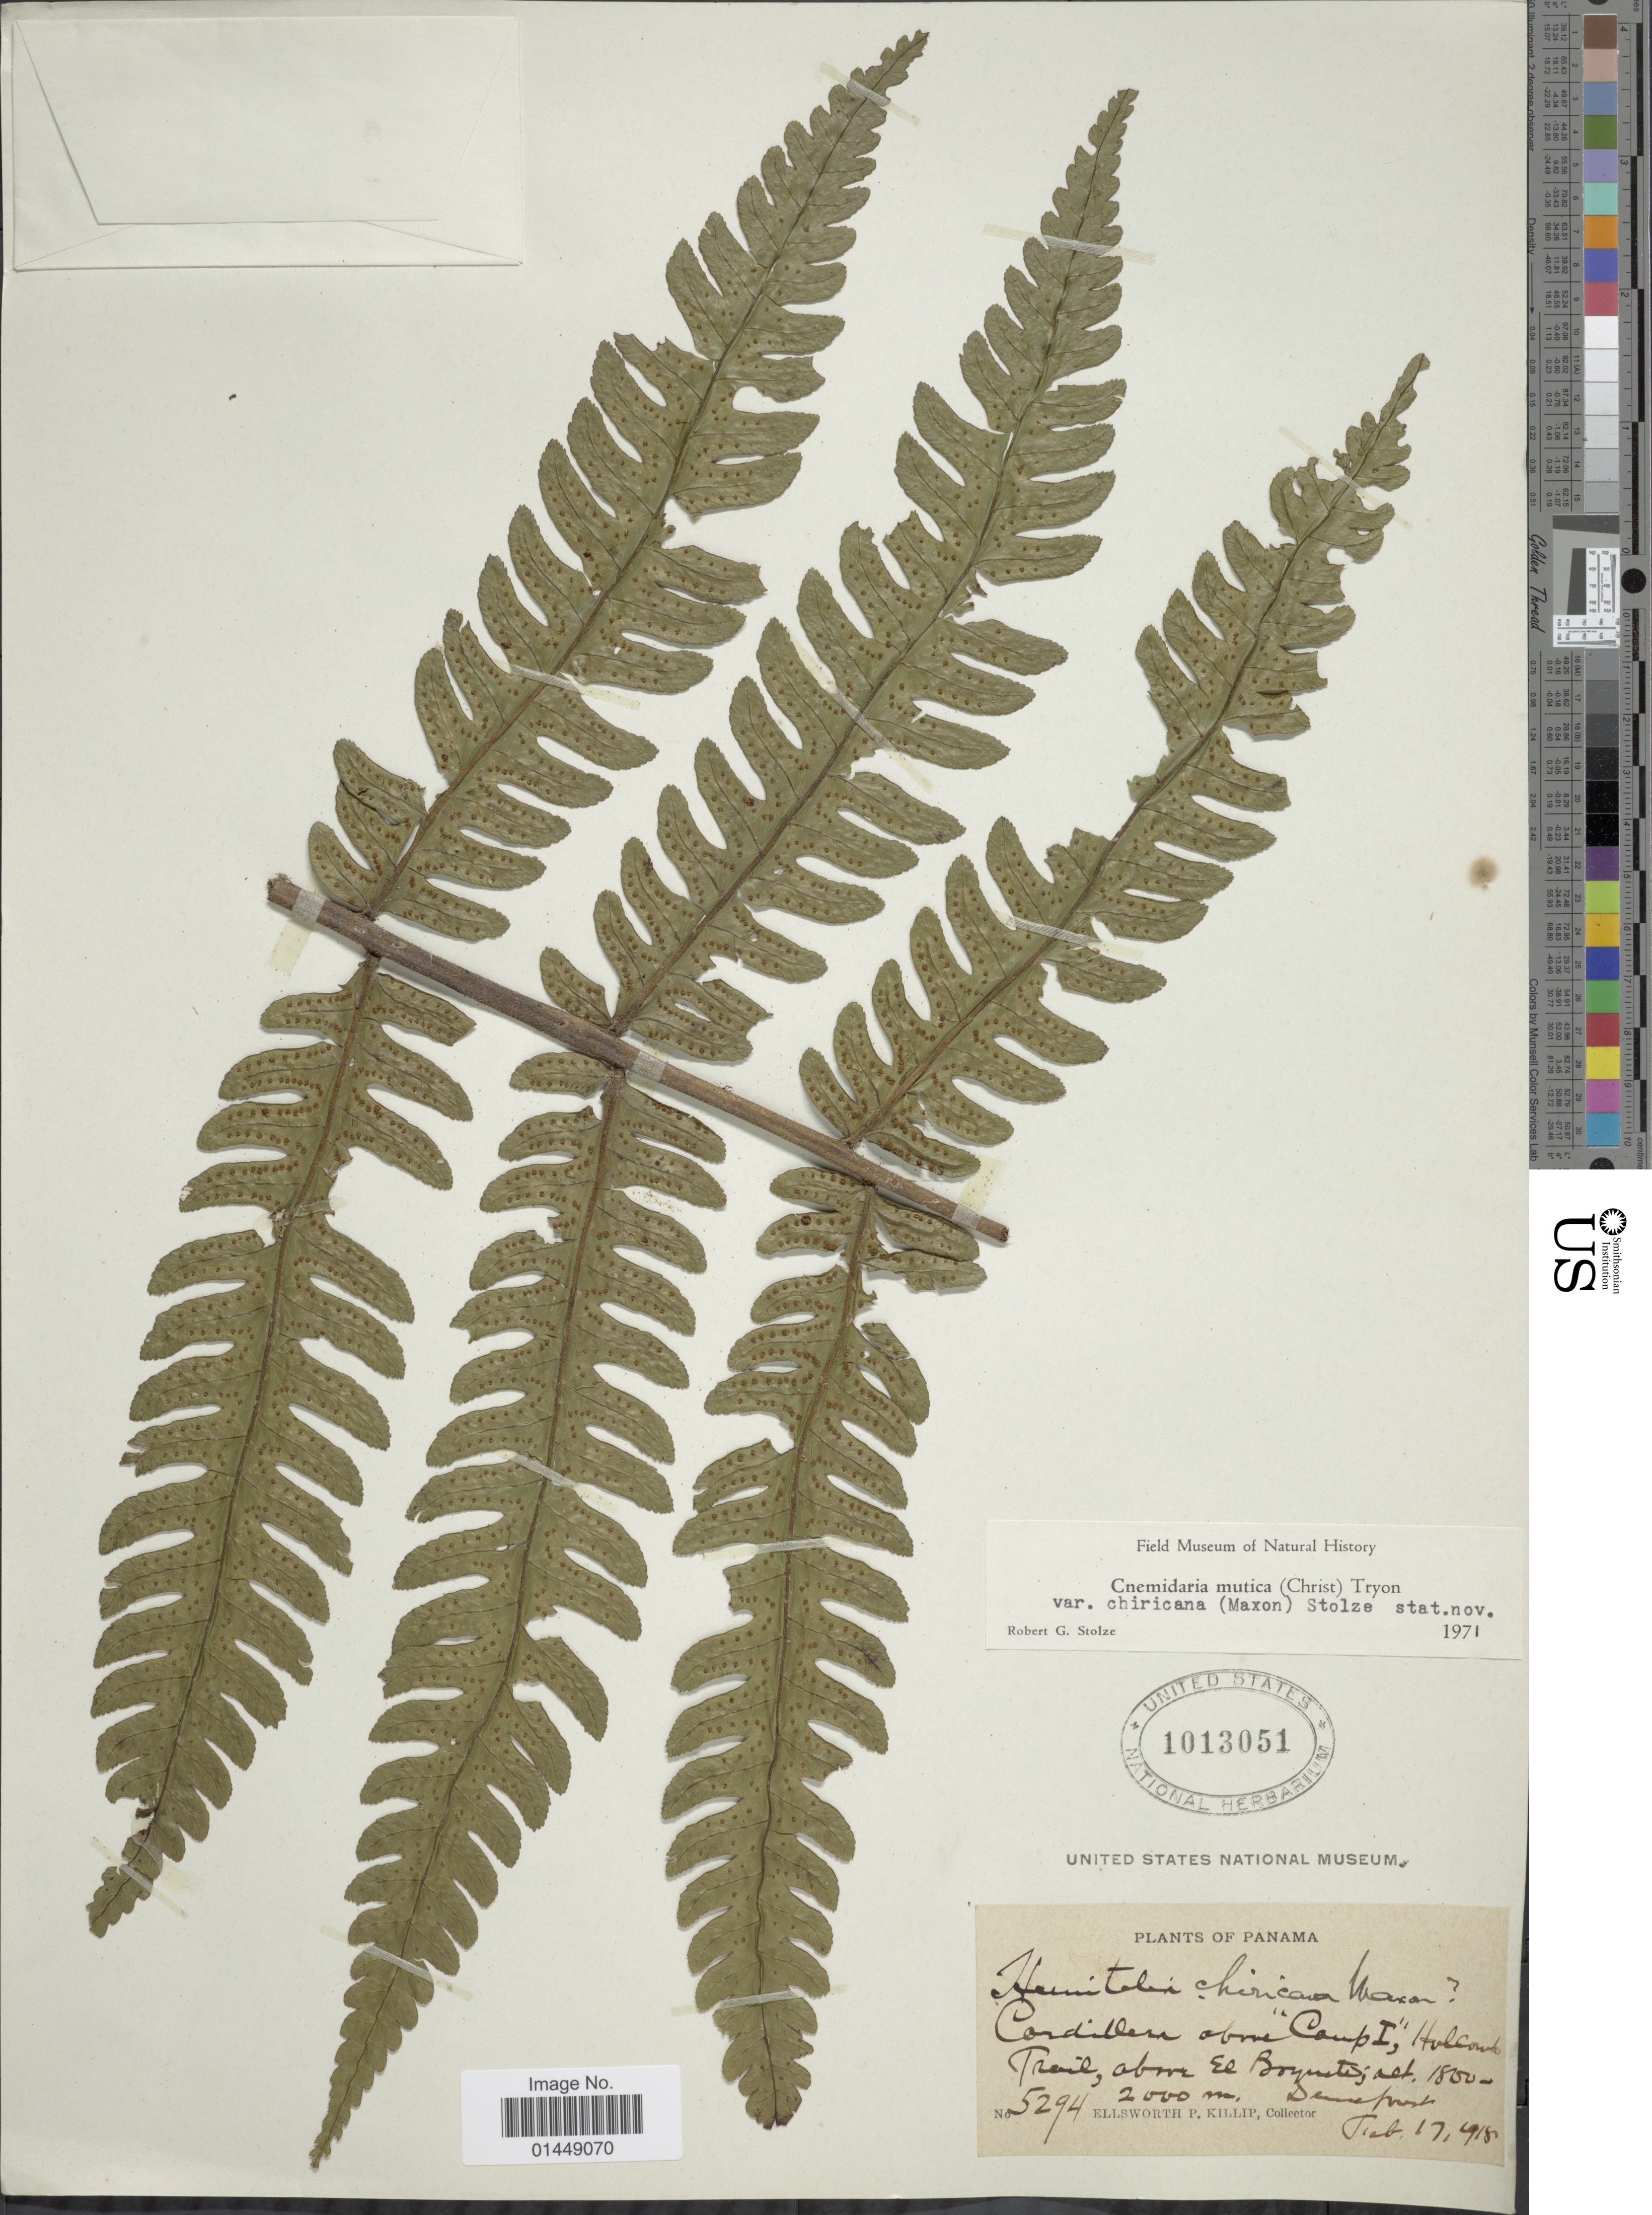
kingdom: Plantae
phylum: Tracheophyta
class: Polypodiopsida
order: Cyatheales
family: Cyatheaceae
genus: Cyathea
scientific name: Cyathea mutica var. chiricana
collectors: E. P. Killip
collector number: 5294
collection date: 1918-02-17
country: Panama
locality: Cordillera above "Camp I", Holcombs Trail, above El Boquete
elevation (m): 1800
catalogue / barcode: US 1013051